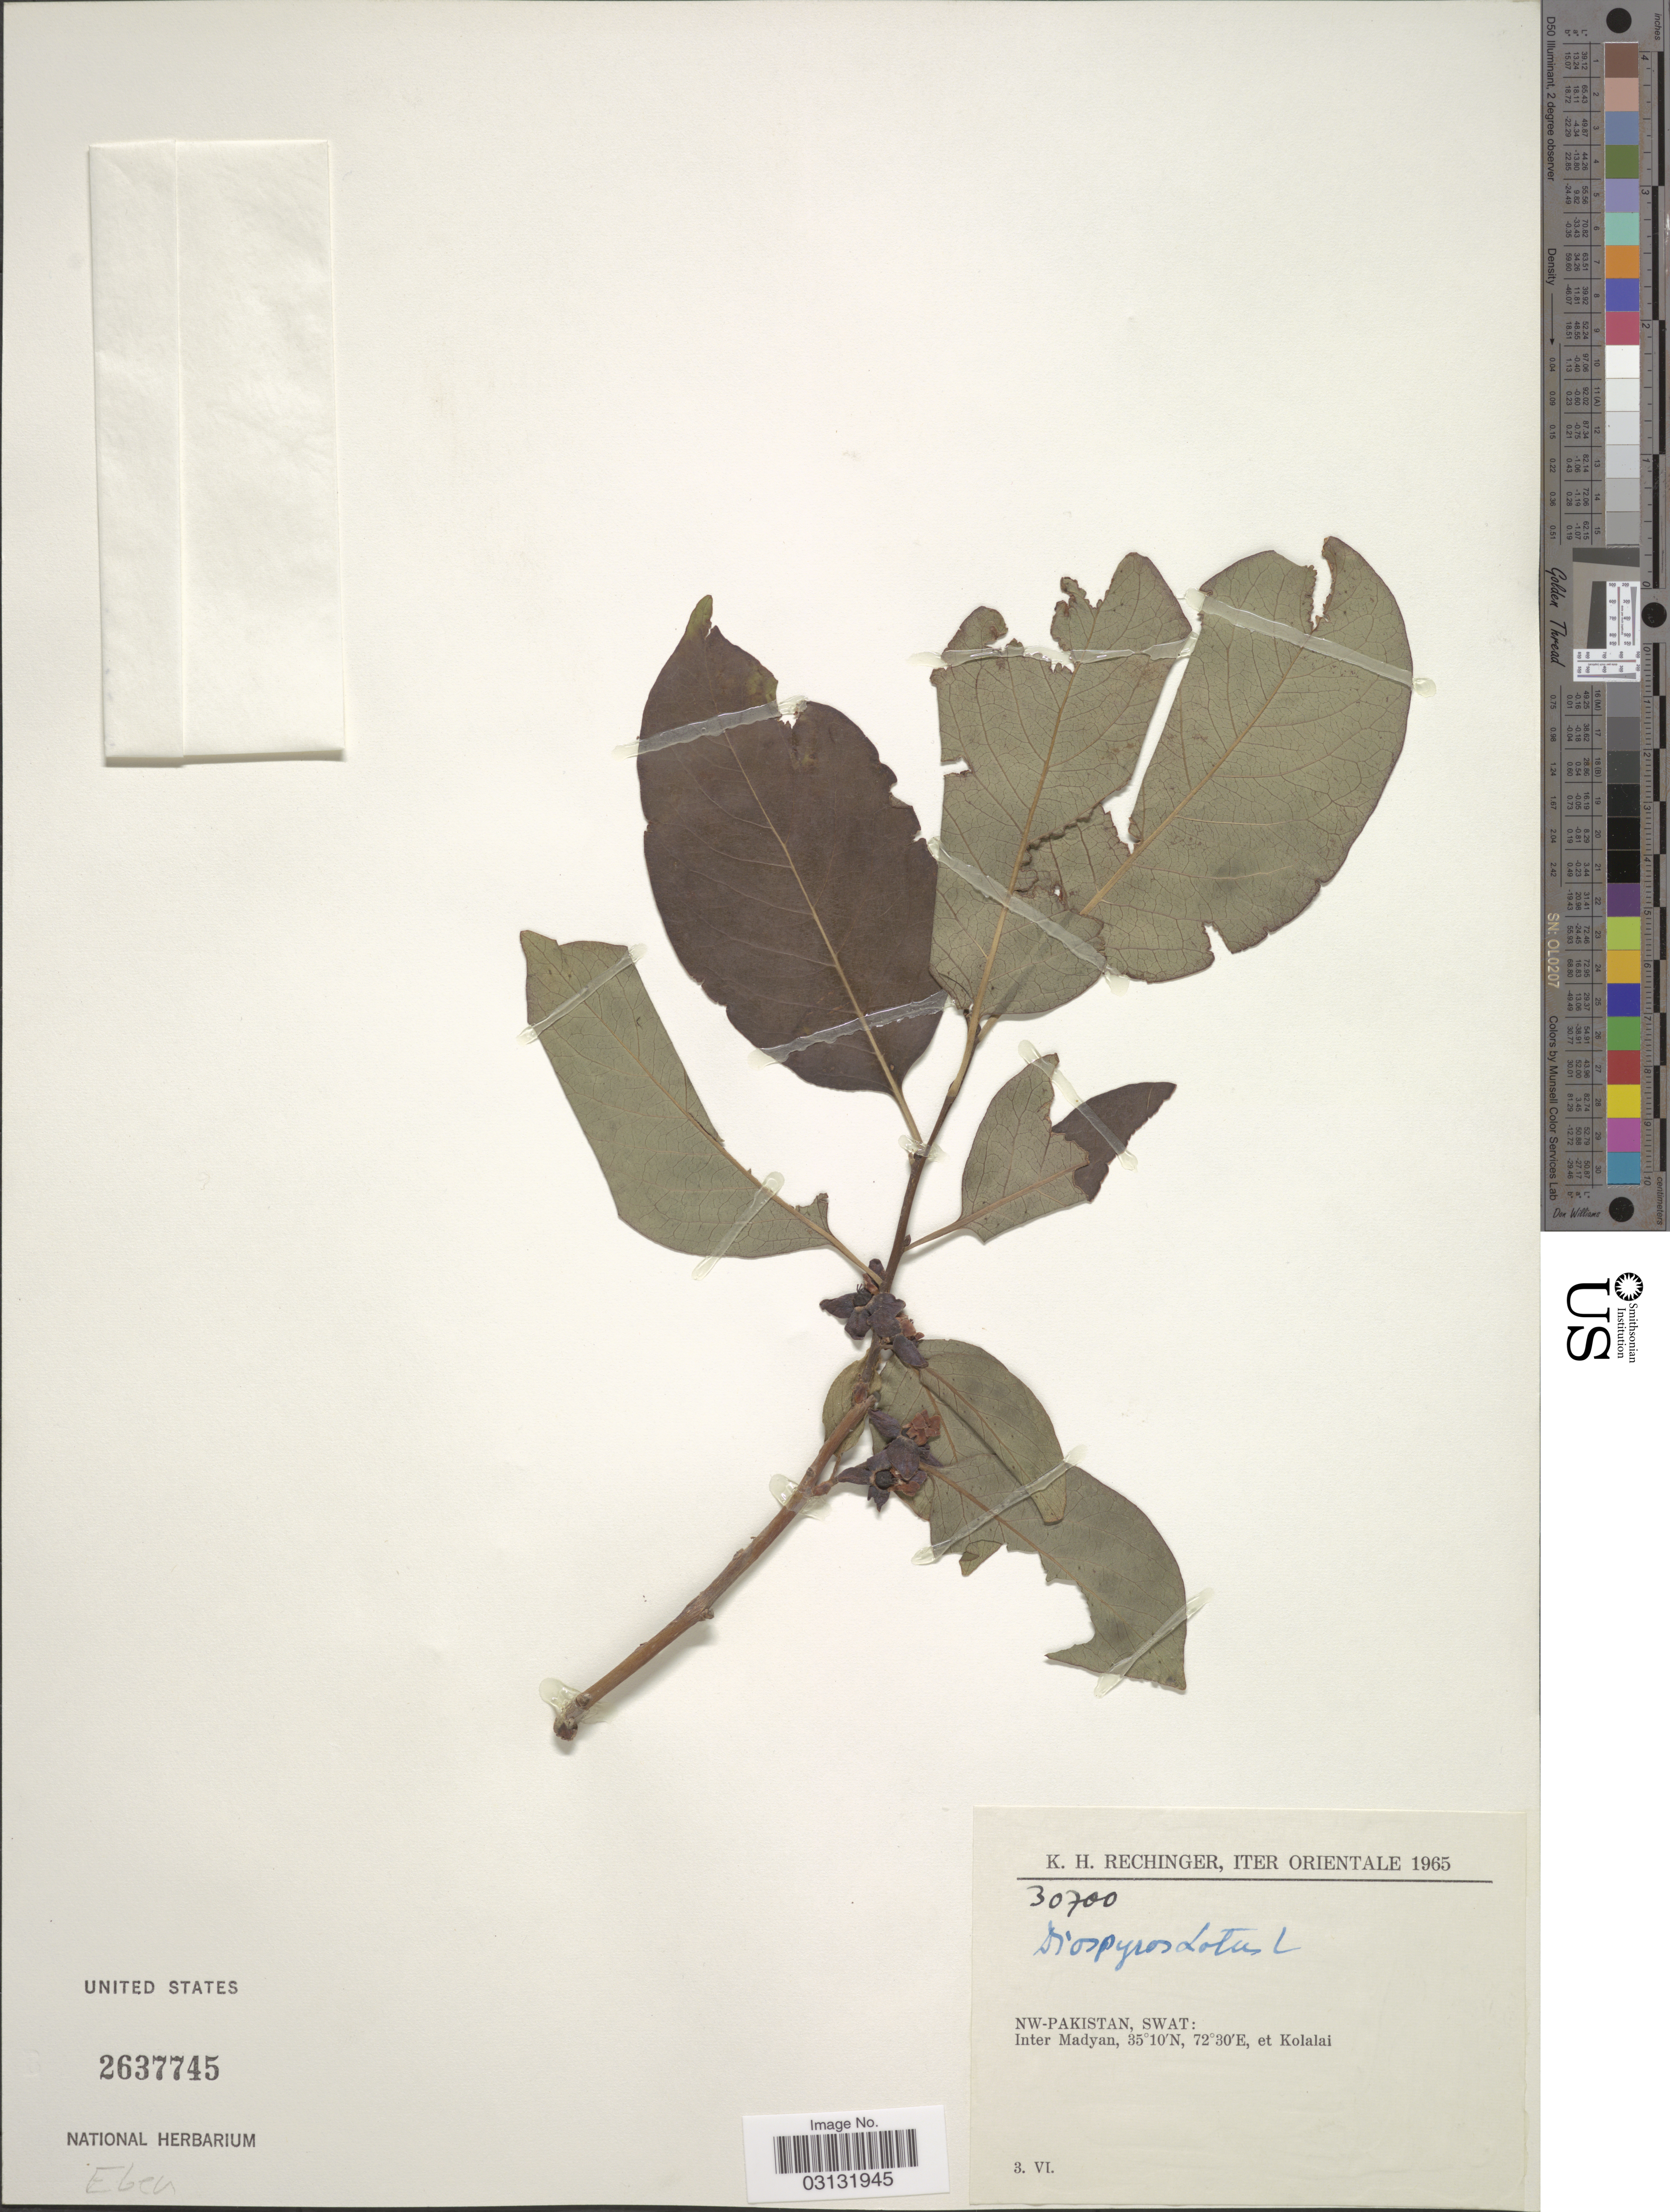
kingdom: Plantae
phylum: Tracheophyta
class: Magnoliopsida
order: Ericales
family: Ebenaceae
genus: Diospyros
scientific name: Diospyros lotus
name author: L.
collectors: K. H. Rechinger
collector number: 30700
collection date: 1965-06-03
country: Pakistan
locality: Iter Orientale. NW-Pakistan, Swat: Inter Madyan, et Kolalai.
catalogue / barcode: US 2637745